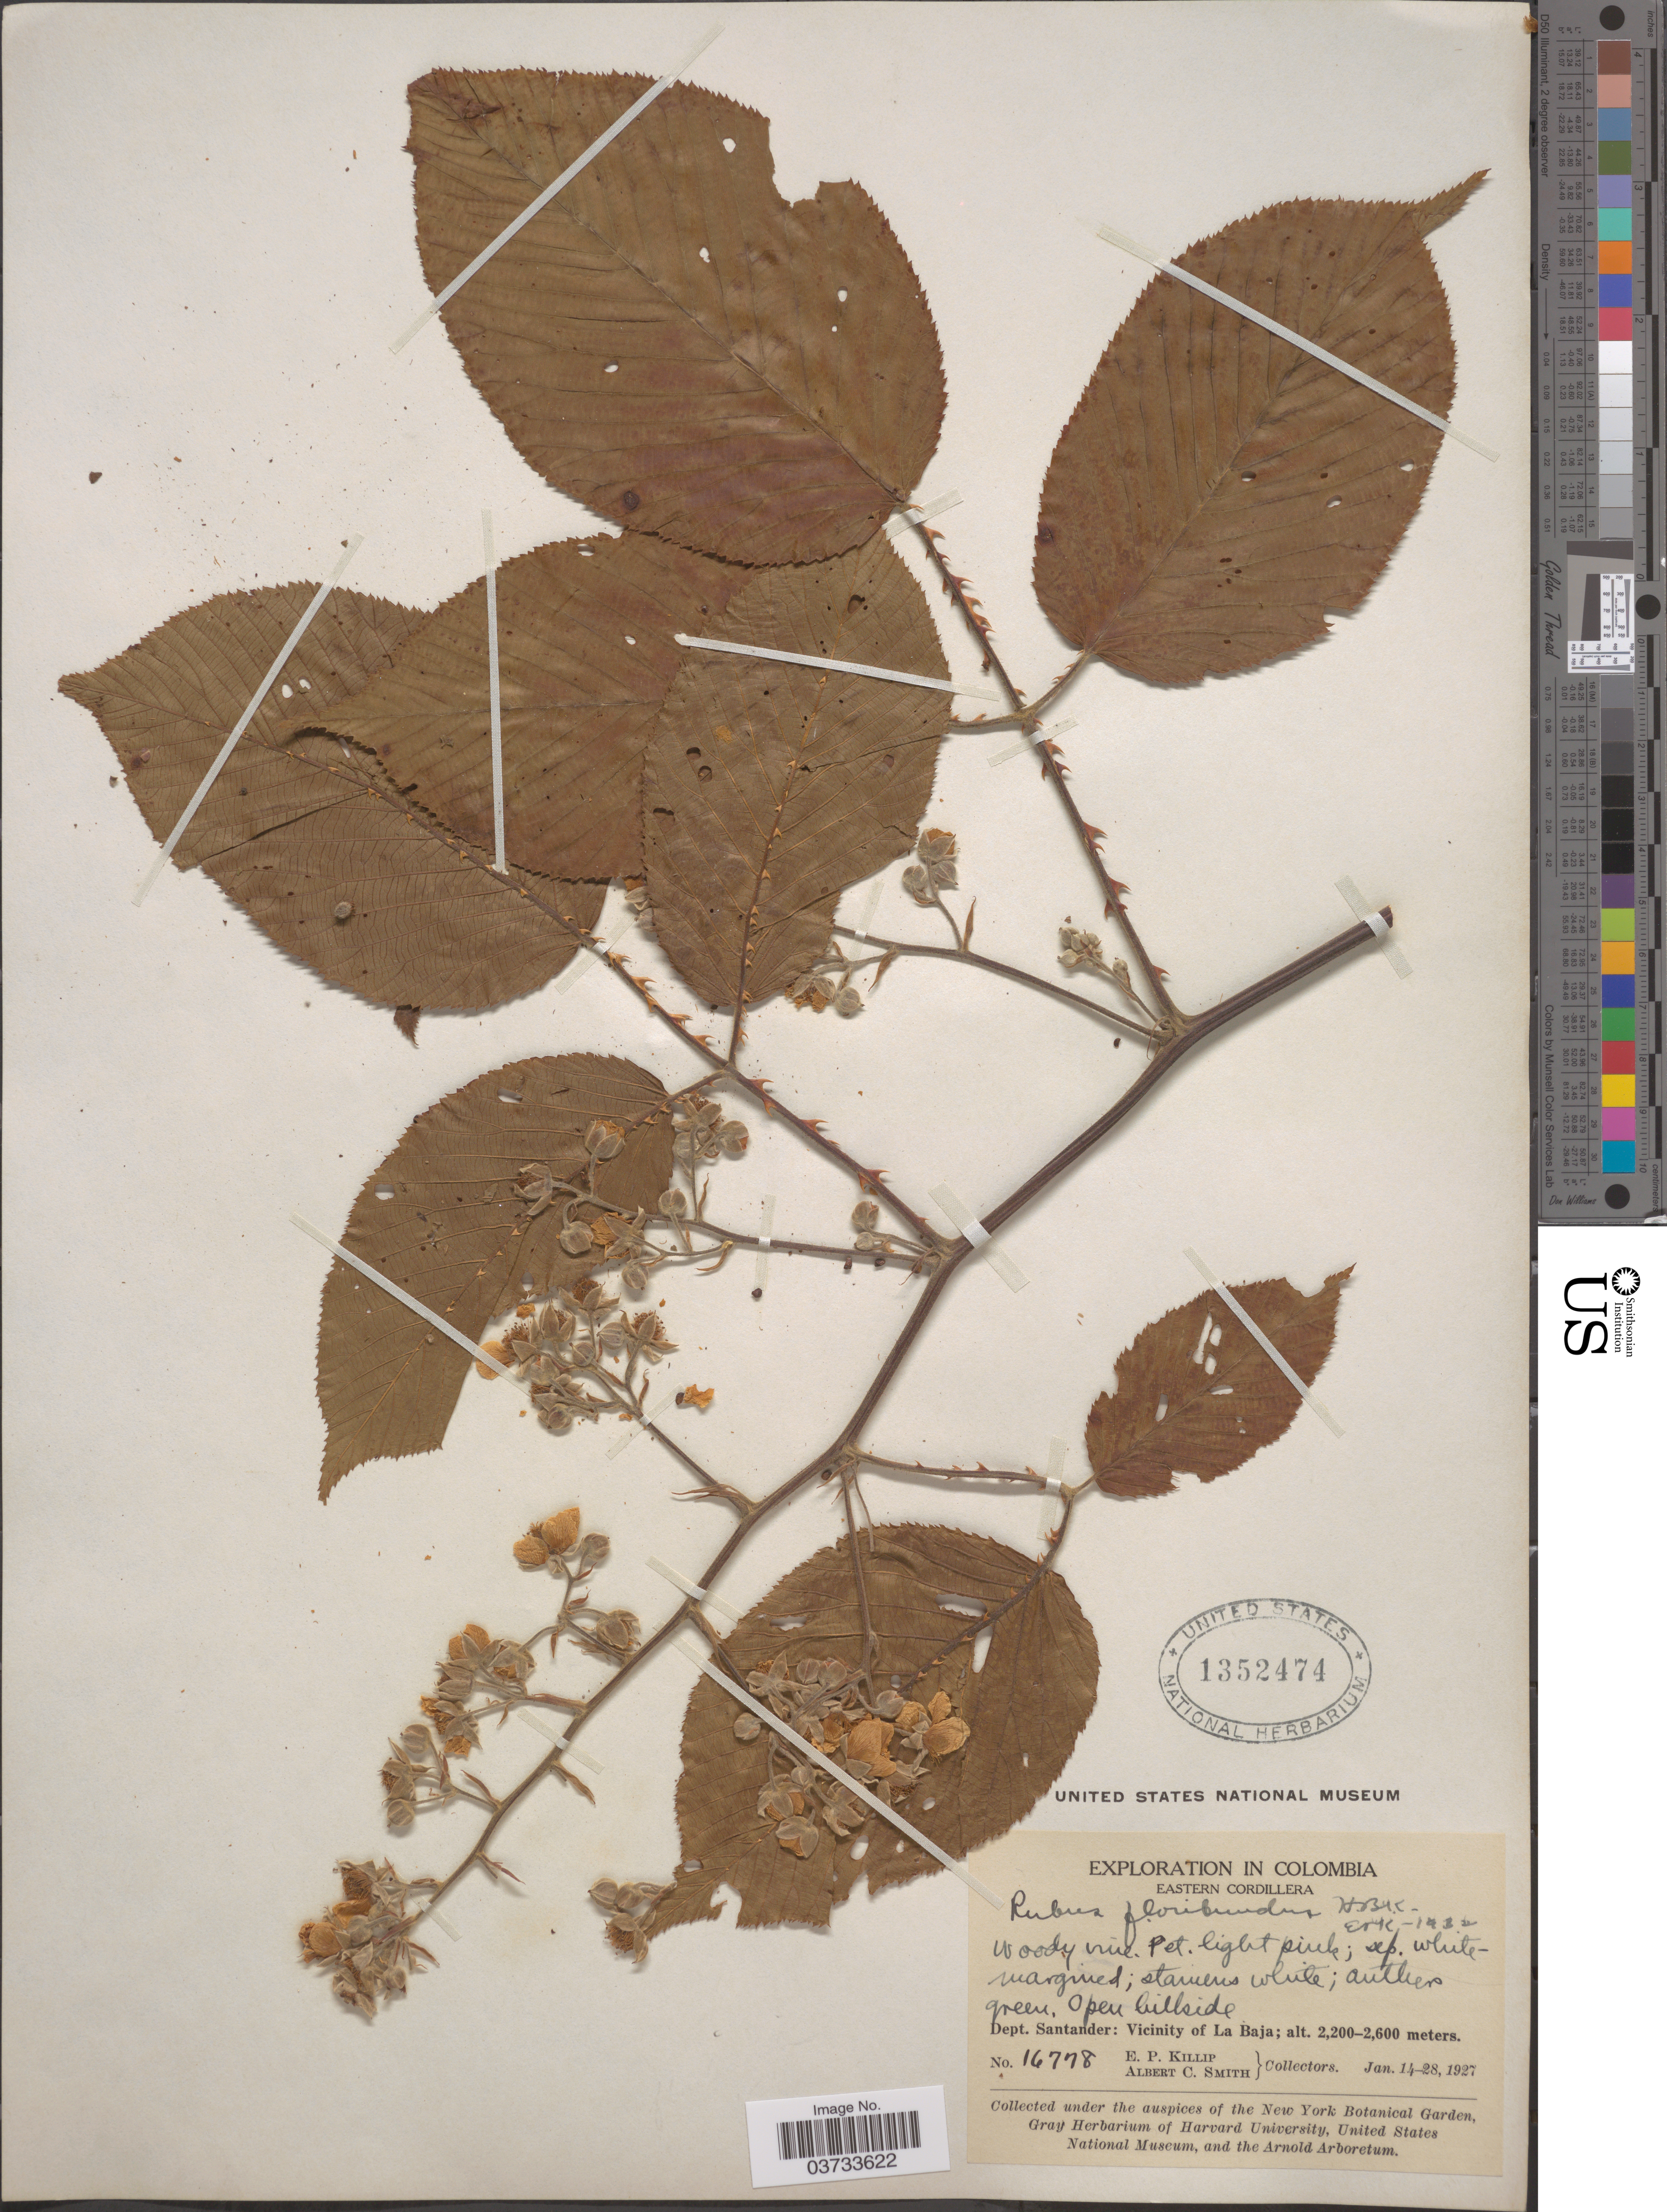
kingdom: Plantae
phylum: Tracheophyta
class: Magnoliopsida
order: Rosales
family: Rosaceae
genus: Rubus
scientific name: Rubus robustus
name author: C. Presl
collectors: E. P. Killip & A. C. Smith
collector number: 16778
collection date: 1927-01-14/1927-01-28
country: Colombia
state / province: Santander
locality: Eastern Cordillera. Dept. Santander: Vicinity of La Baja.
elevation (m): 2200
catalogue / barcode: US 1352474